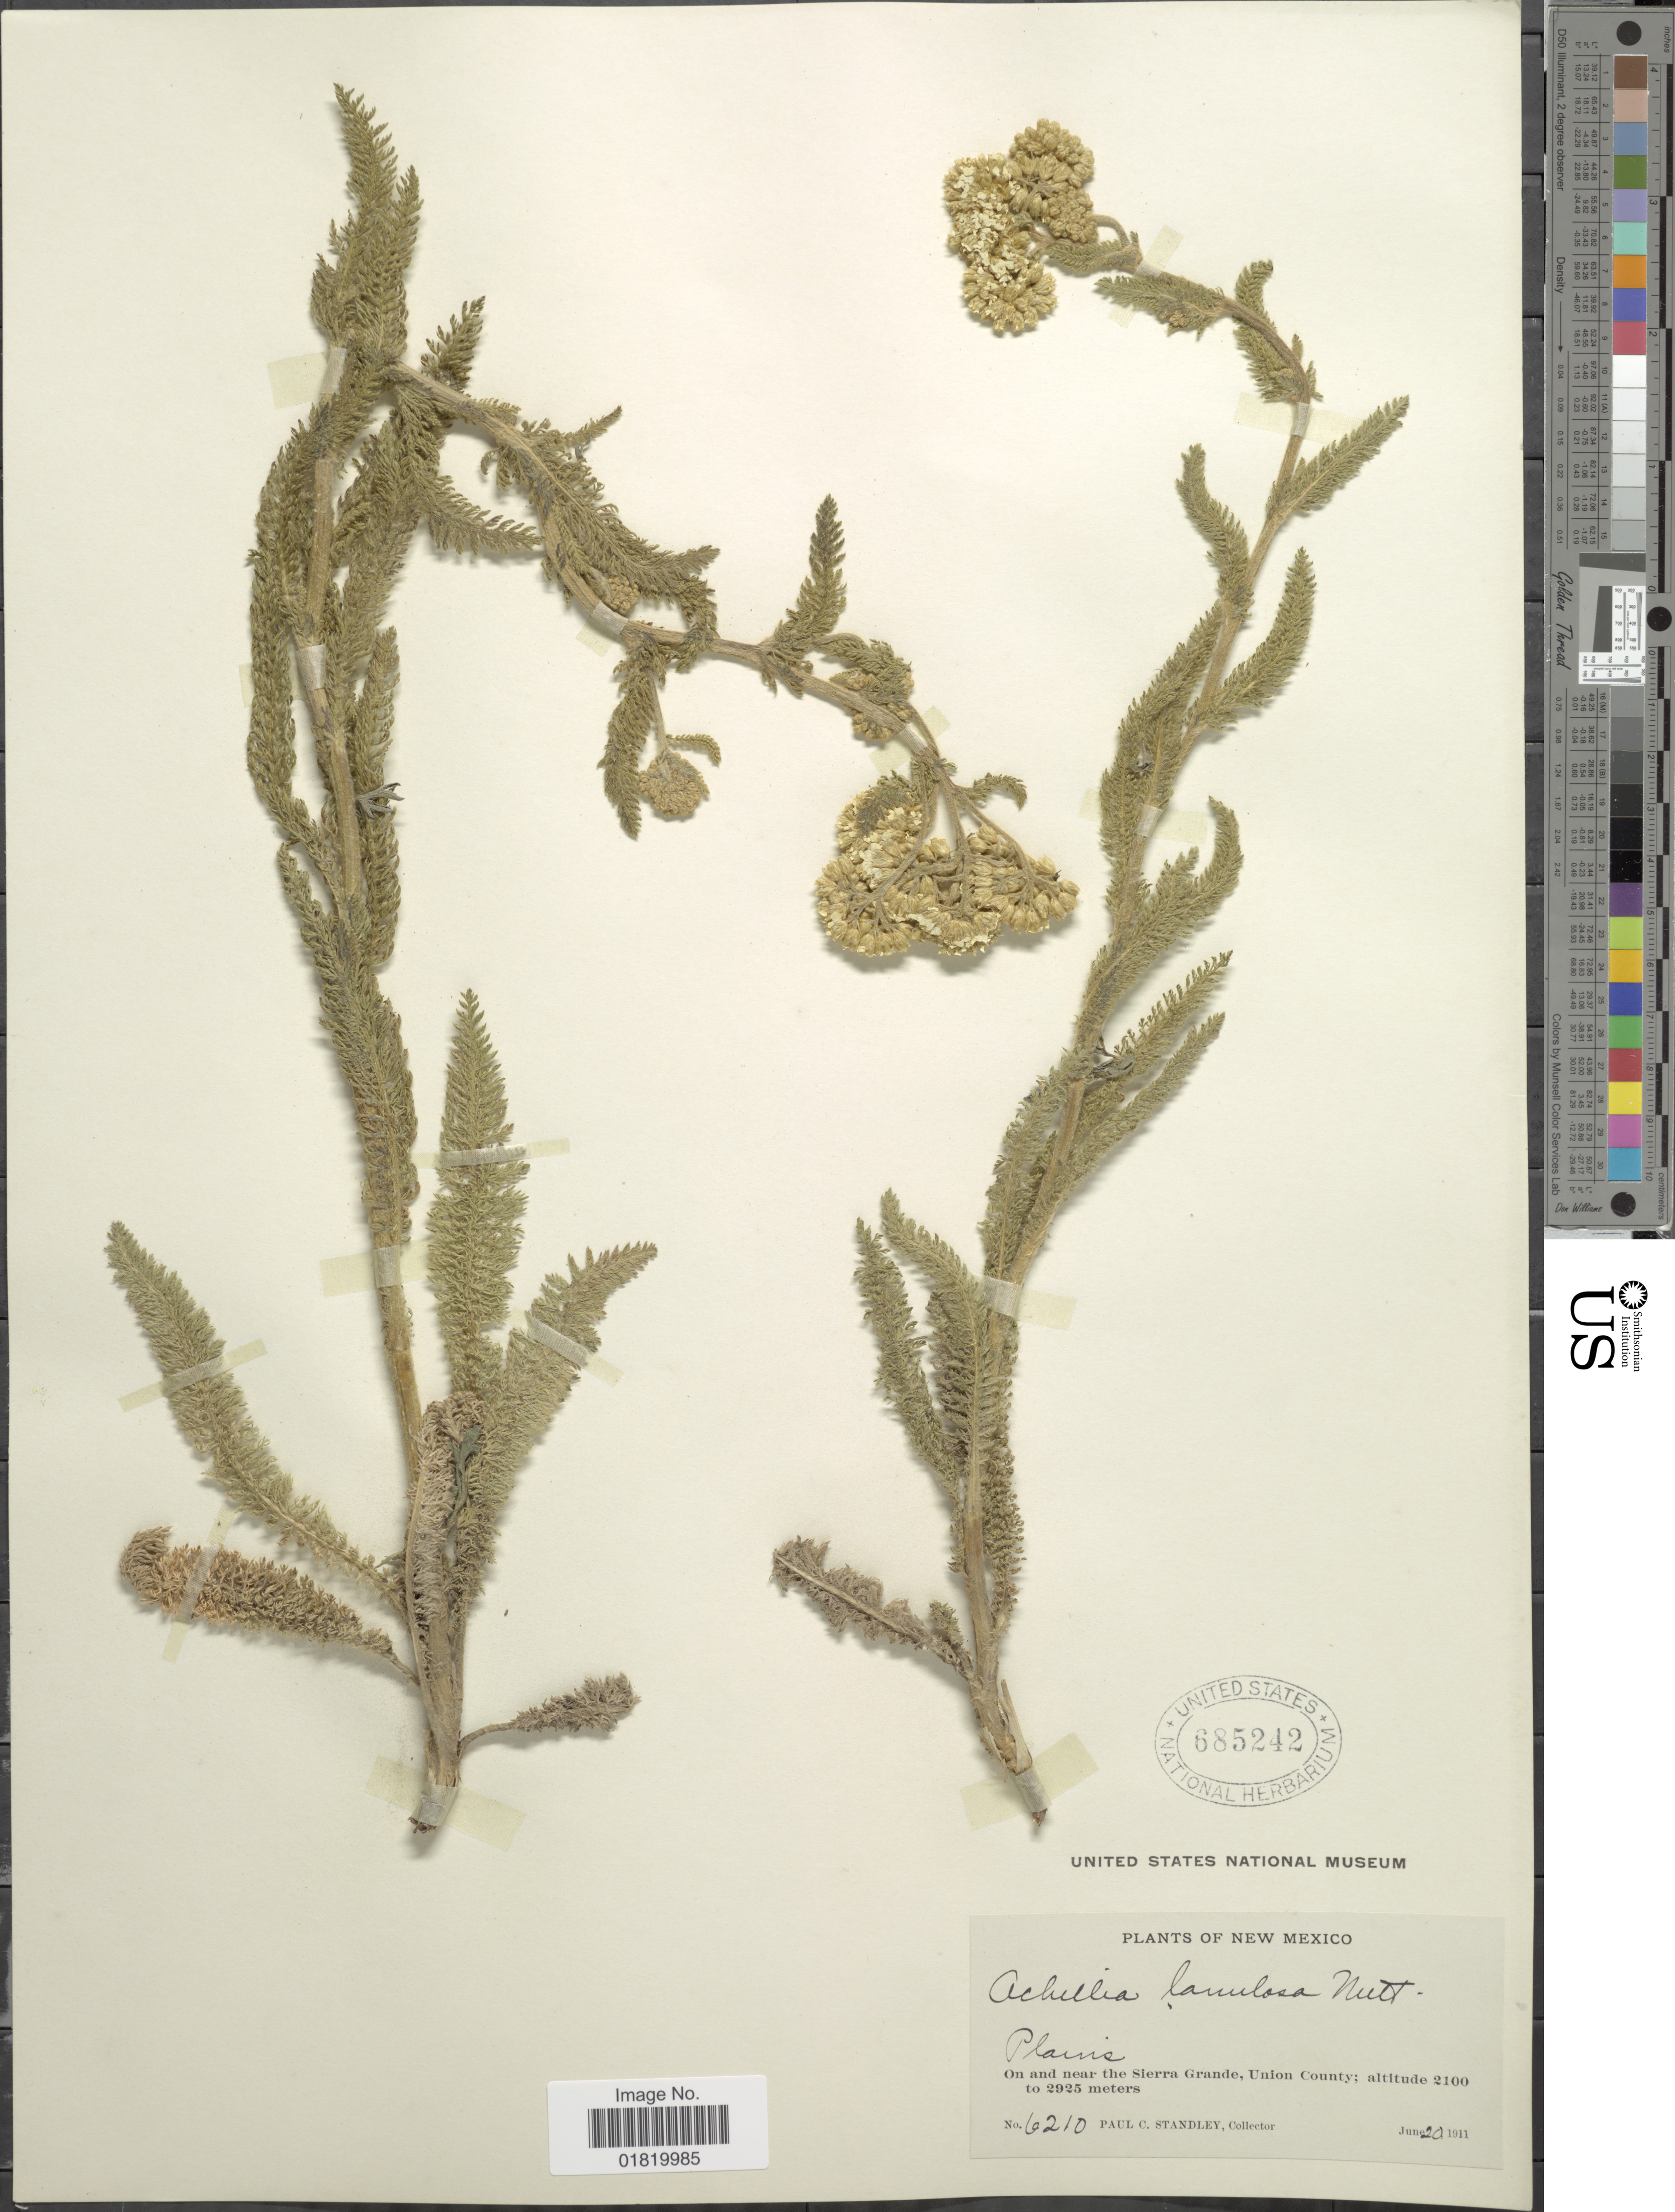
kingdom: Plantae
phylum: Tracheophyta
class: Magnoliopsida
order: Asterales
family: Asteraceae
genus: Achillea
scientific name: Achillea lanulosa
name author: Nutt.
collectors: P. C. Standley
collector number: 6210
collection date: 1911-06-20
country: United States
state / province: New Mexico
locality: On and near the Sierra Grande, Union County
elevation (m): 2100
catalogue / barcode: US 685242